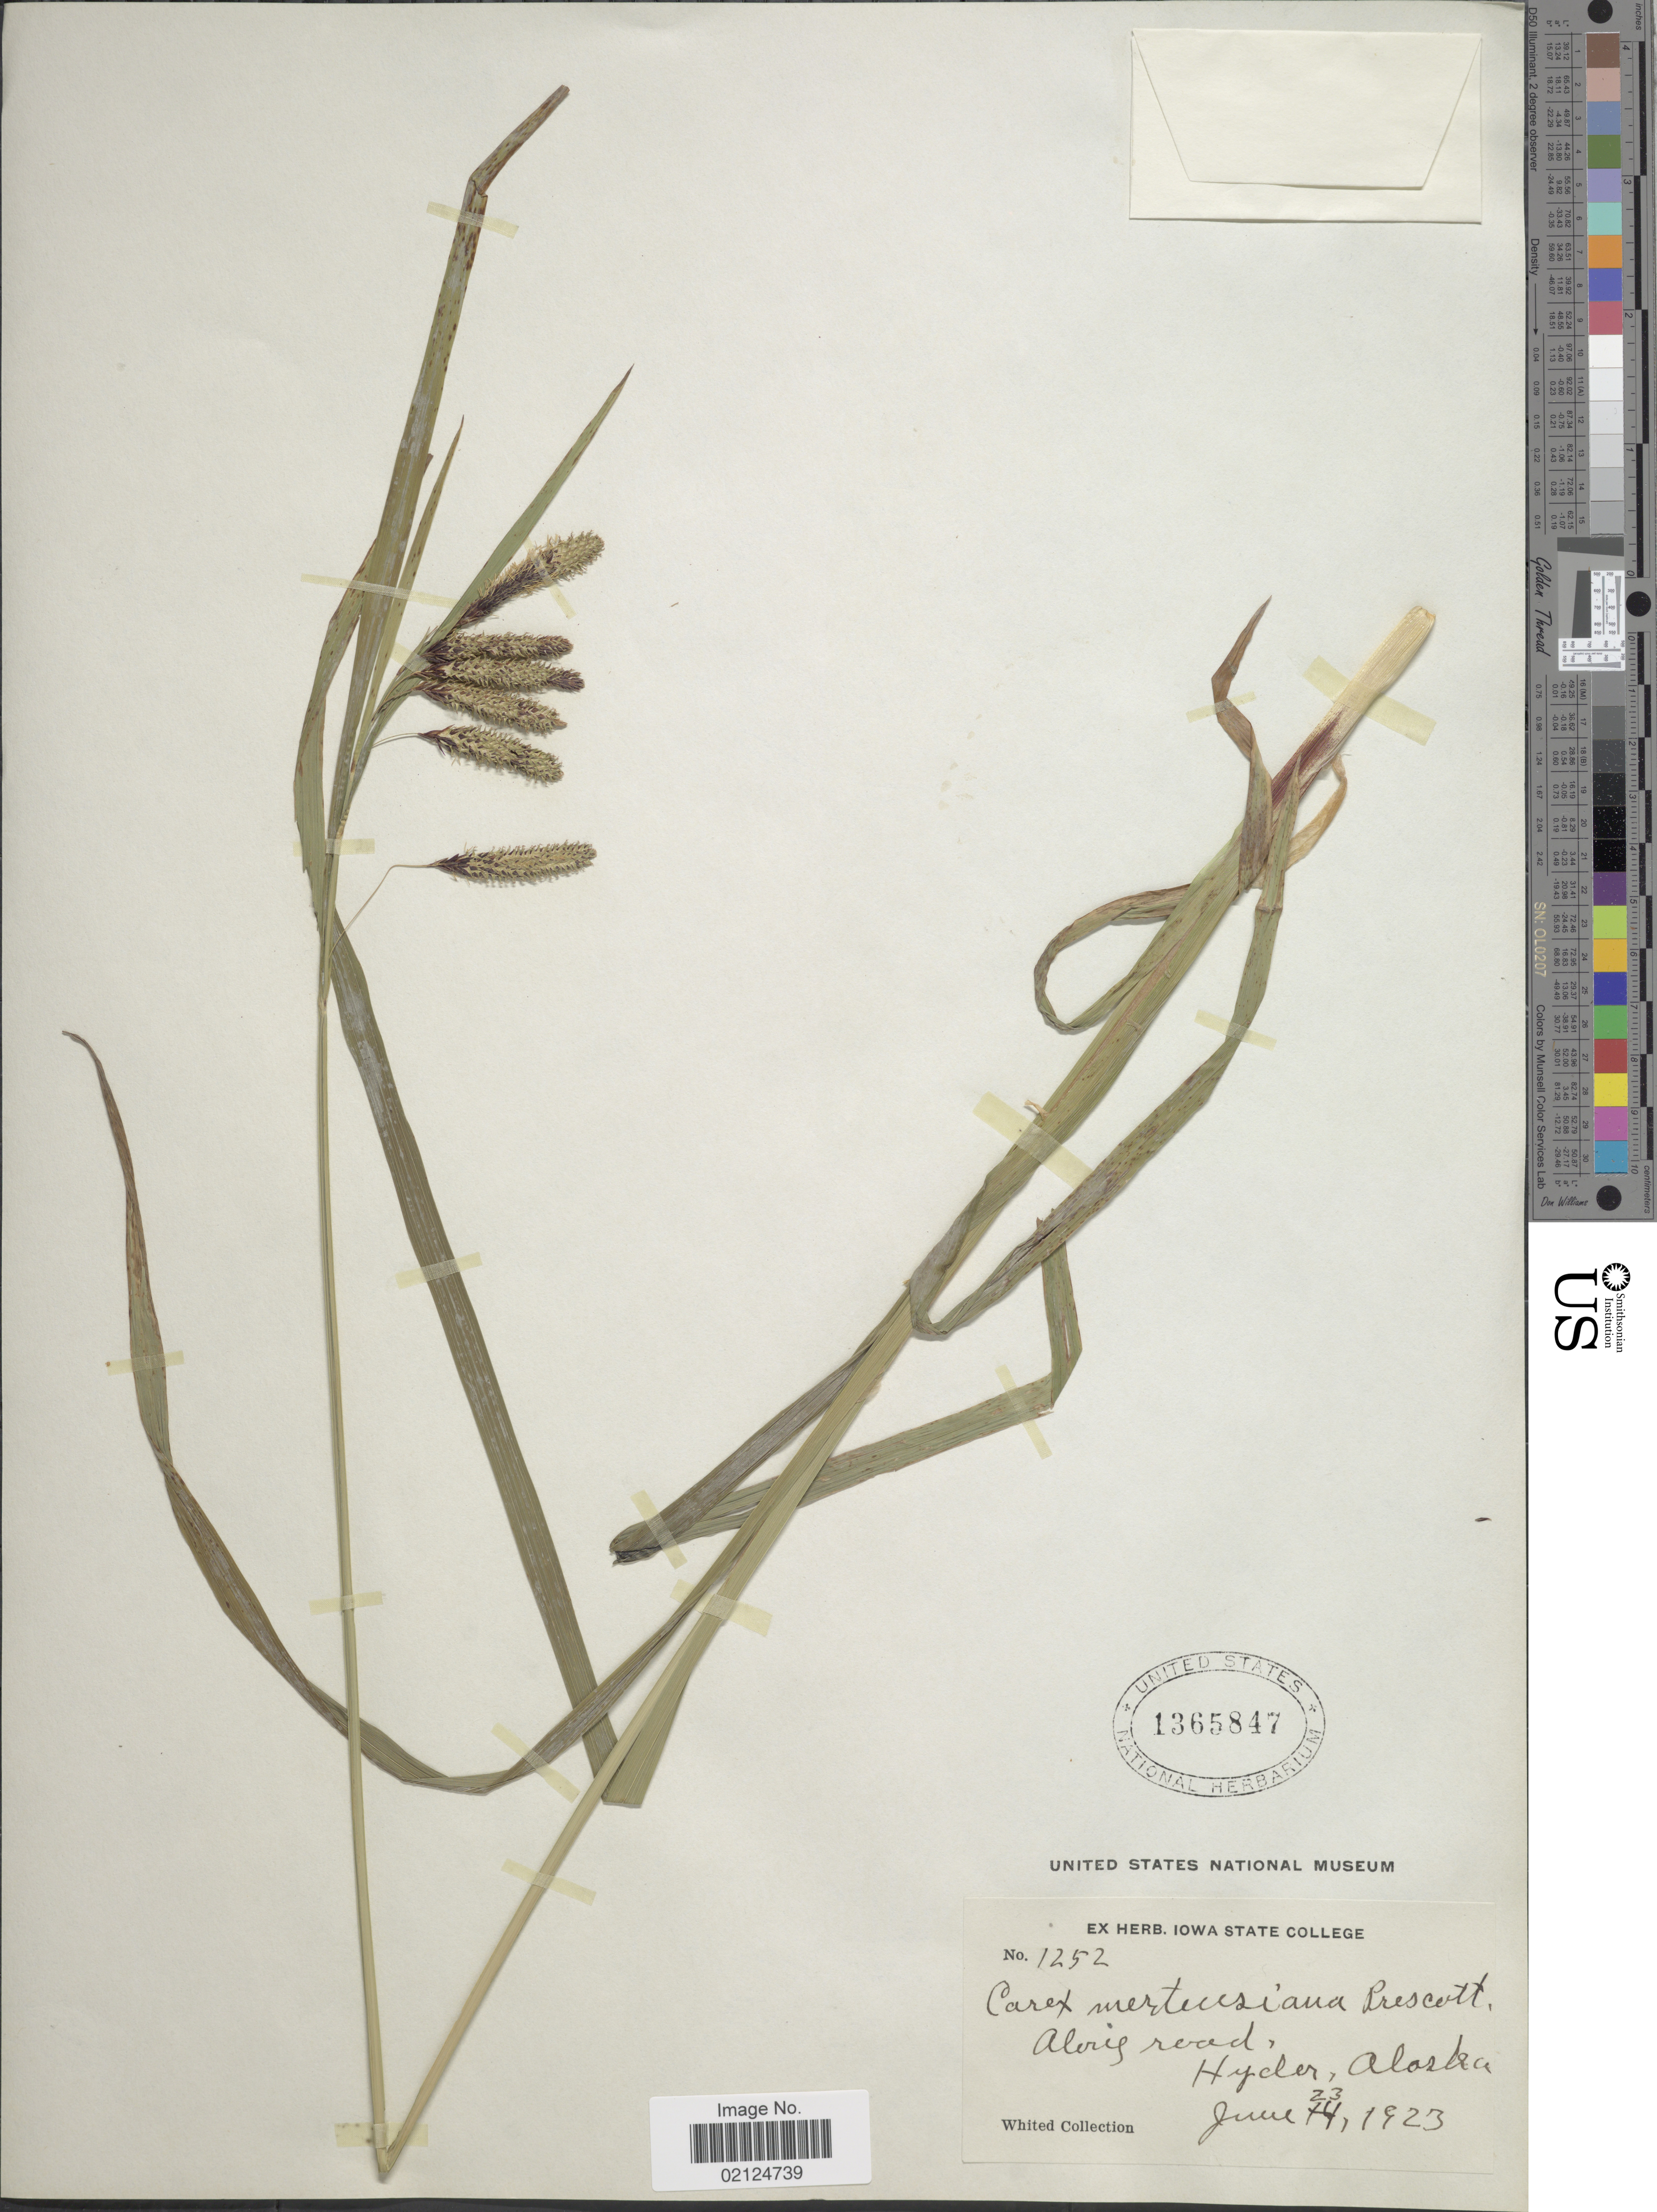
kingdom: Plantae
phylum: Tracheophyta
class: Liliopsida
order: Poales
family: Cyperaceae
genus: Carex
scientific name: Carex mertensii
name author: J.D. Prescott ex Bong.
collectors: Whited Collection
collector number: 1252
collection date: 1923-06-23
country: United States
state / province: Alaska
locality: Along road, Hyder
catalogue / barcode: US 1365847